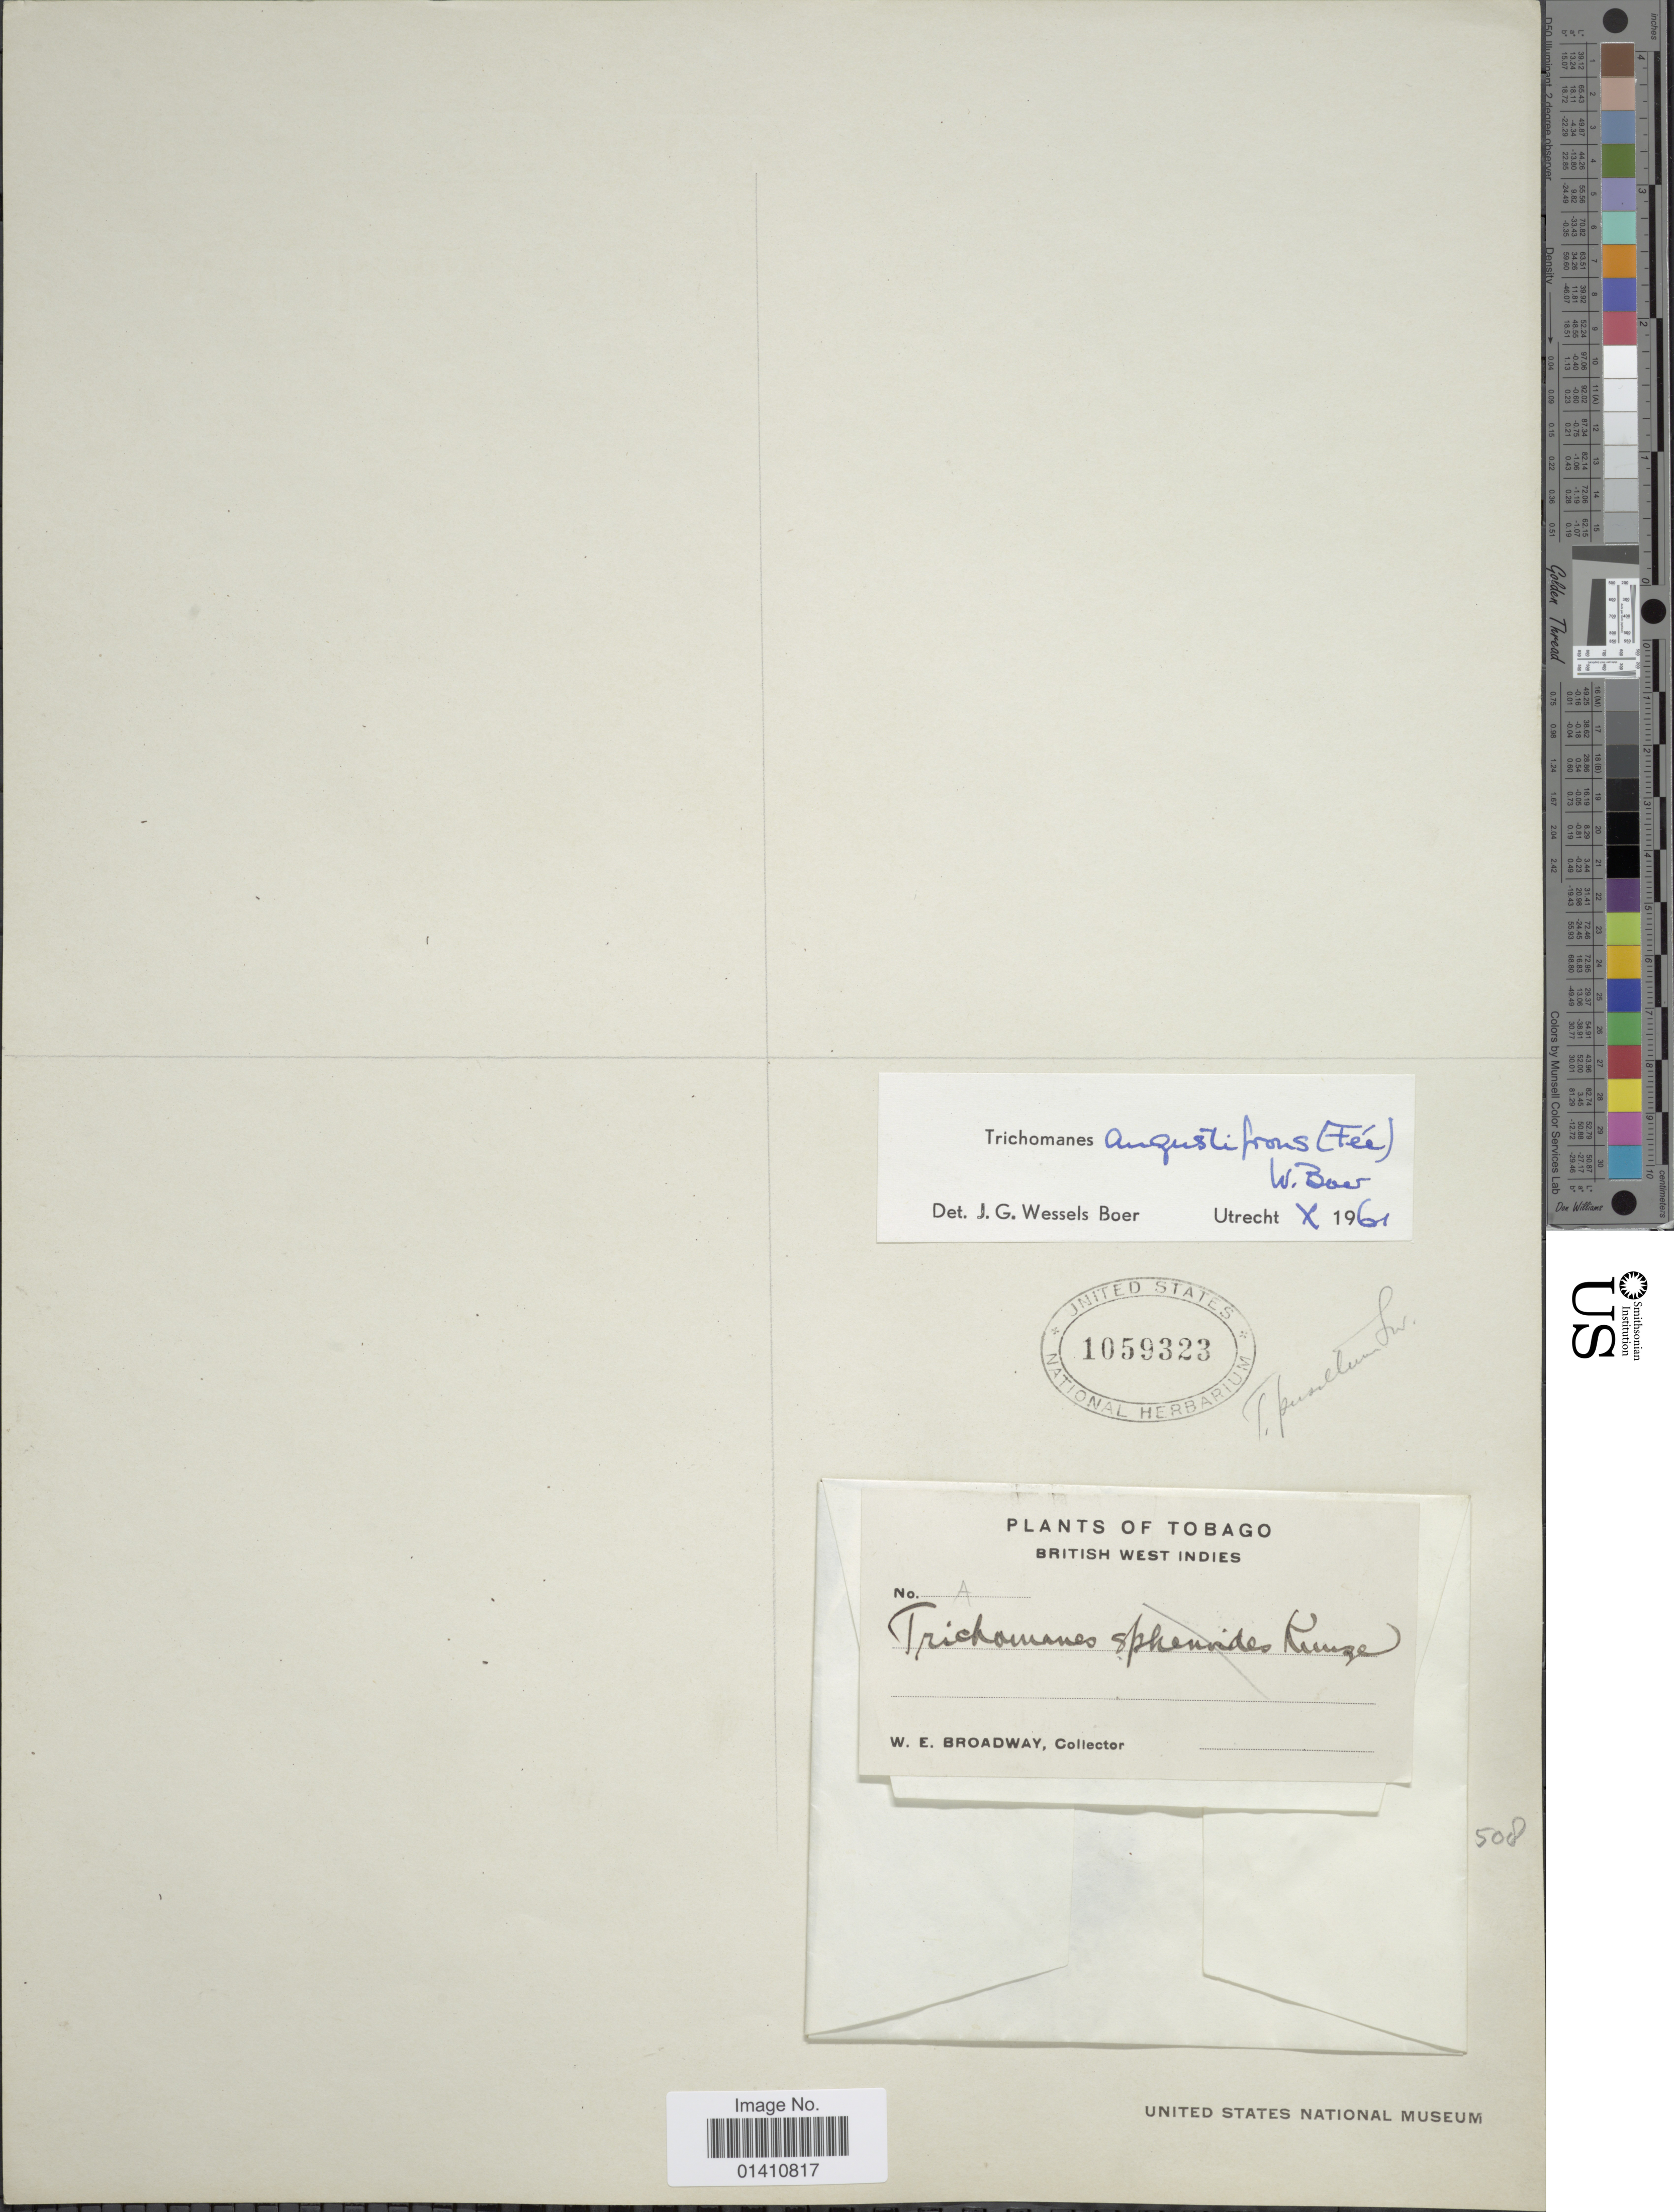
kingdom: Plantae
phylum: Tracheophyta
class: Polypodiopsida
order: Hymenophyllales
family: Hymenophyllaceae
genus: Didymoglossum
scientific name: Didymoglossum angustifrons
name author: Fée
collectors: W. E. Broadway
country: Trinidad and Tobago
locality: Tobago, British West Indies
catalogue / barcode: US 1059323